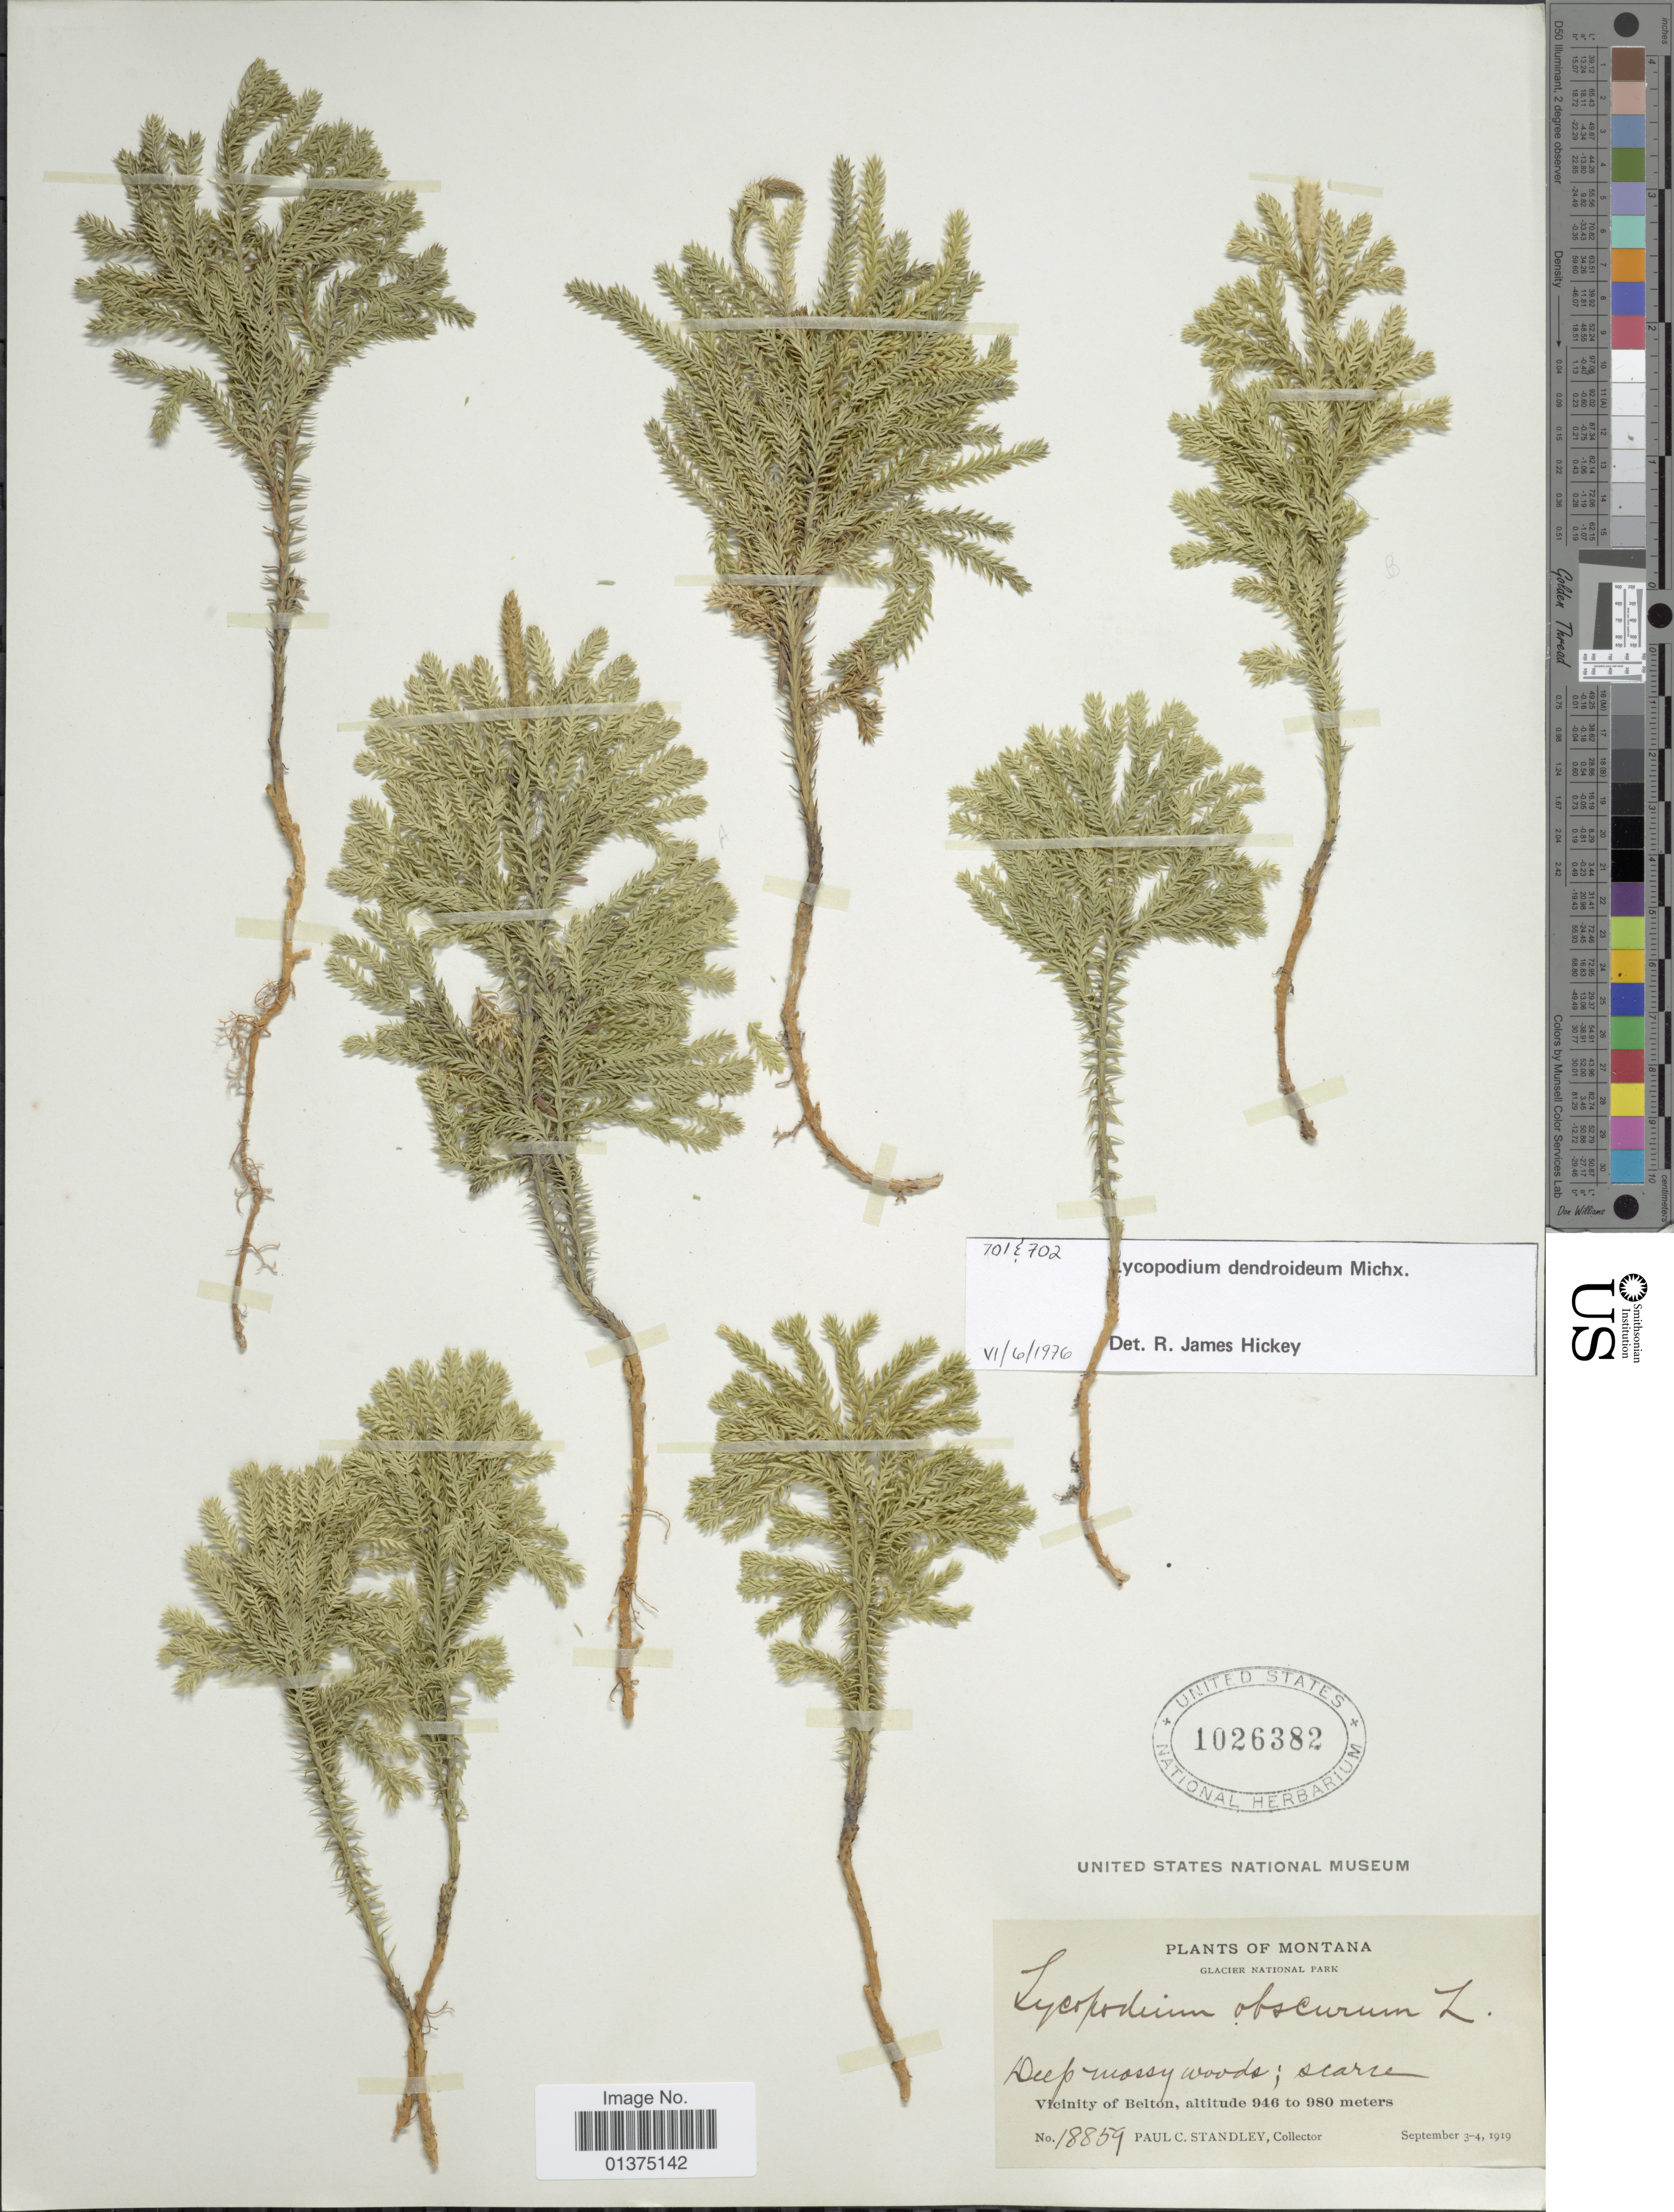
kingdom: Plantae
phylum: Tracheophyta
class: Lycopodiopsida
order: Lycopodiales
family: Lycopodiaceae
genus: Dendrolycopodium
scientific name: Dendrolycopodium dendroideum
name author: (Michx.) A. Haines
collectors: P. C. Standley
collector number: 18859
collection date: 1919-09-03/1919-09-04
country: United States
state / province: Montana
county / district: Flathead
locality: Glacier National Park, Vicinity of Belton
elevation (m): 946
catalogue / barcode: US 1026382